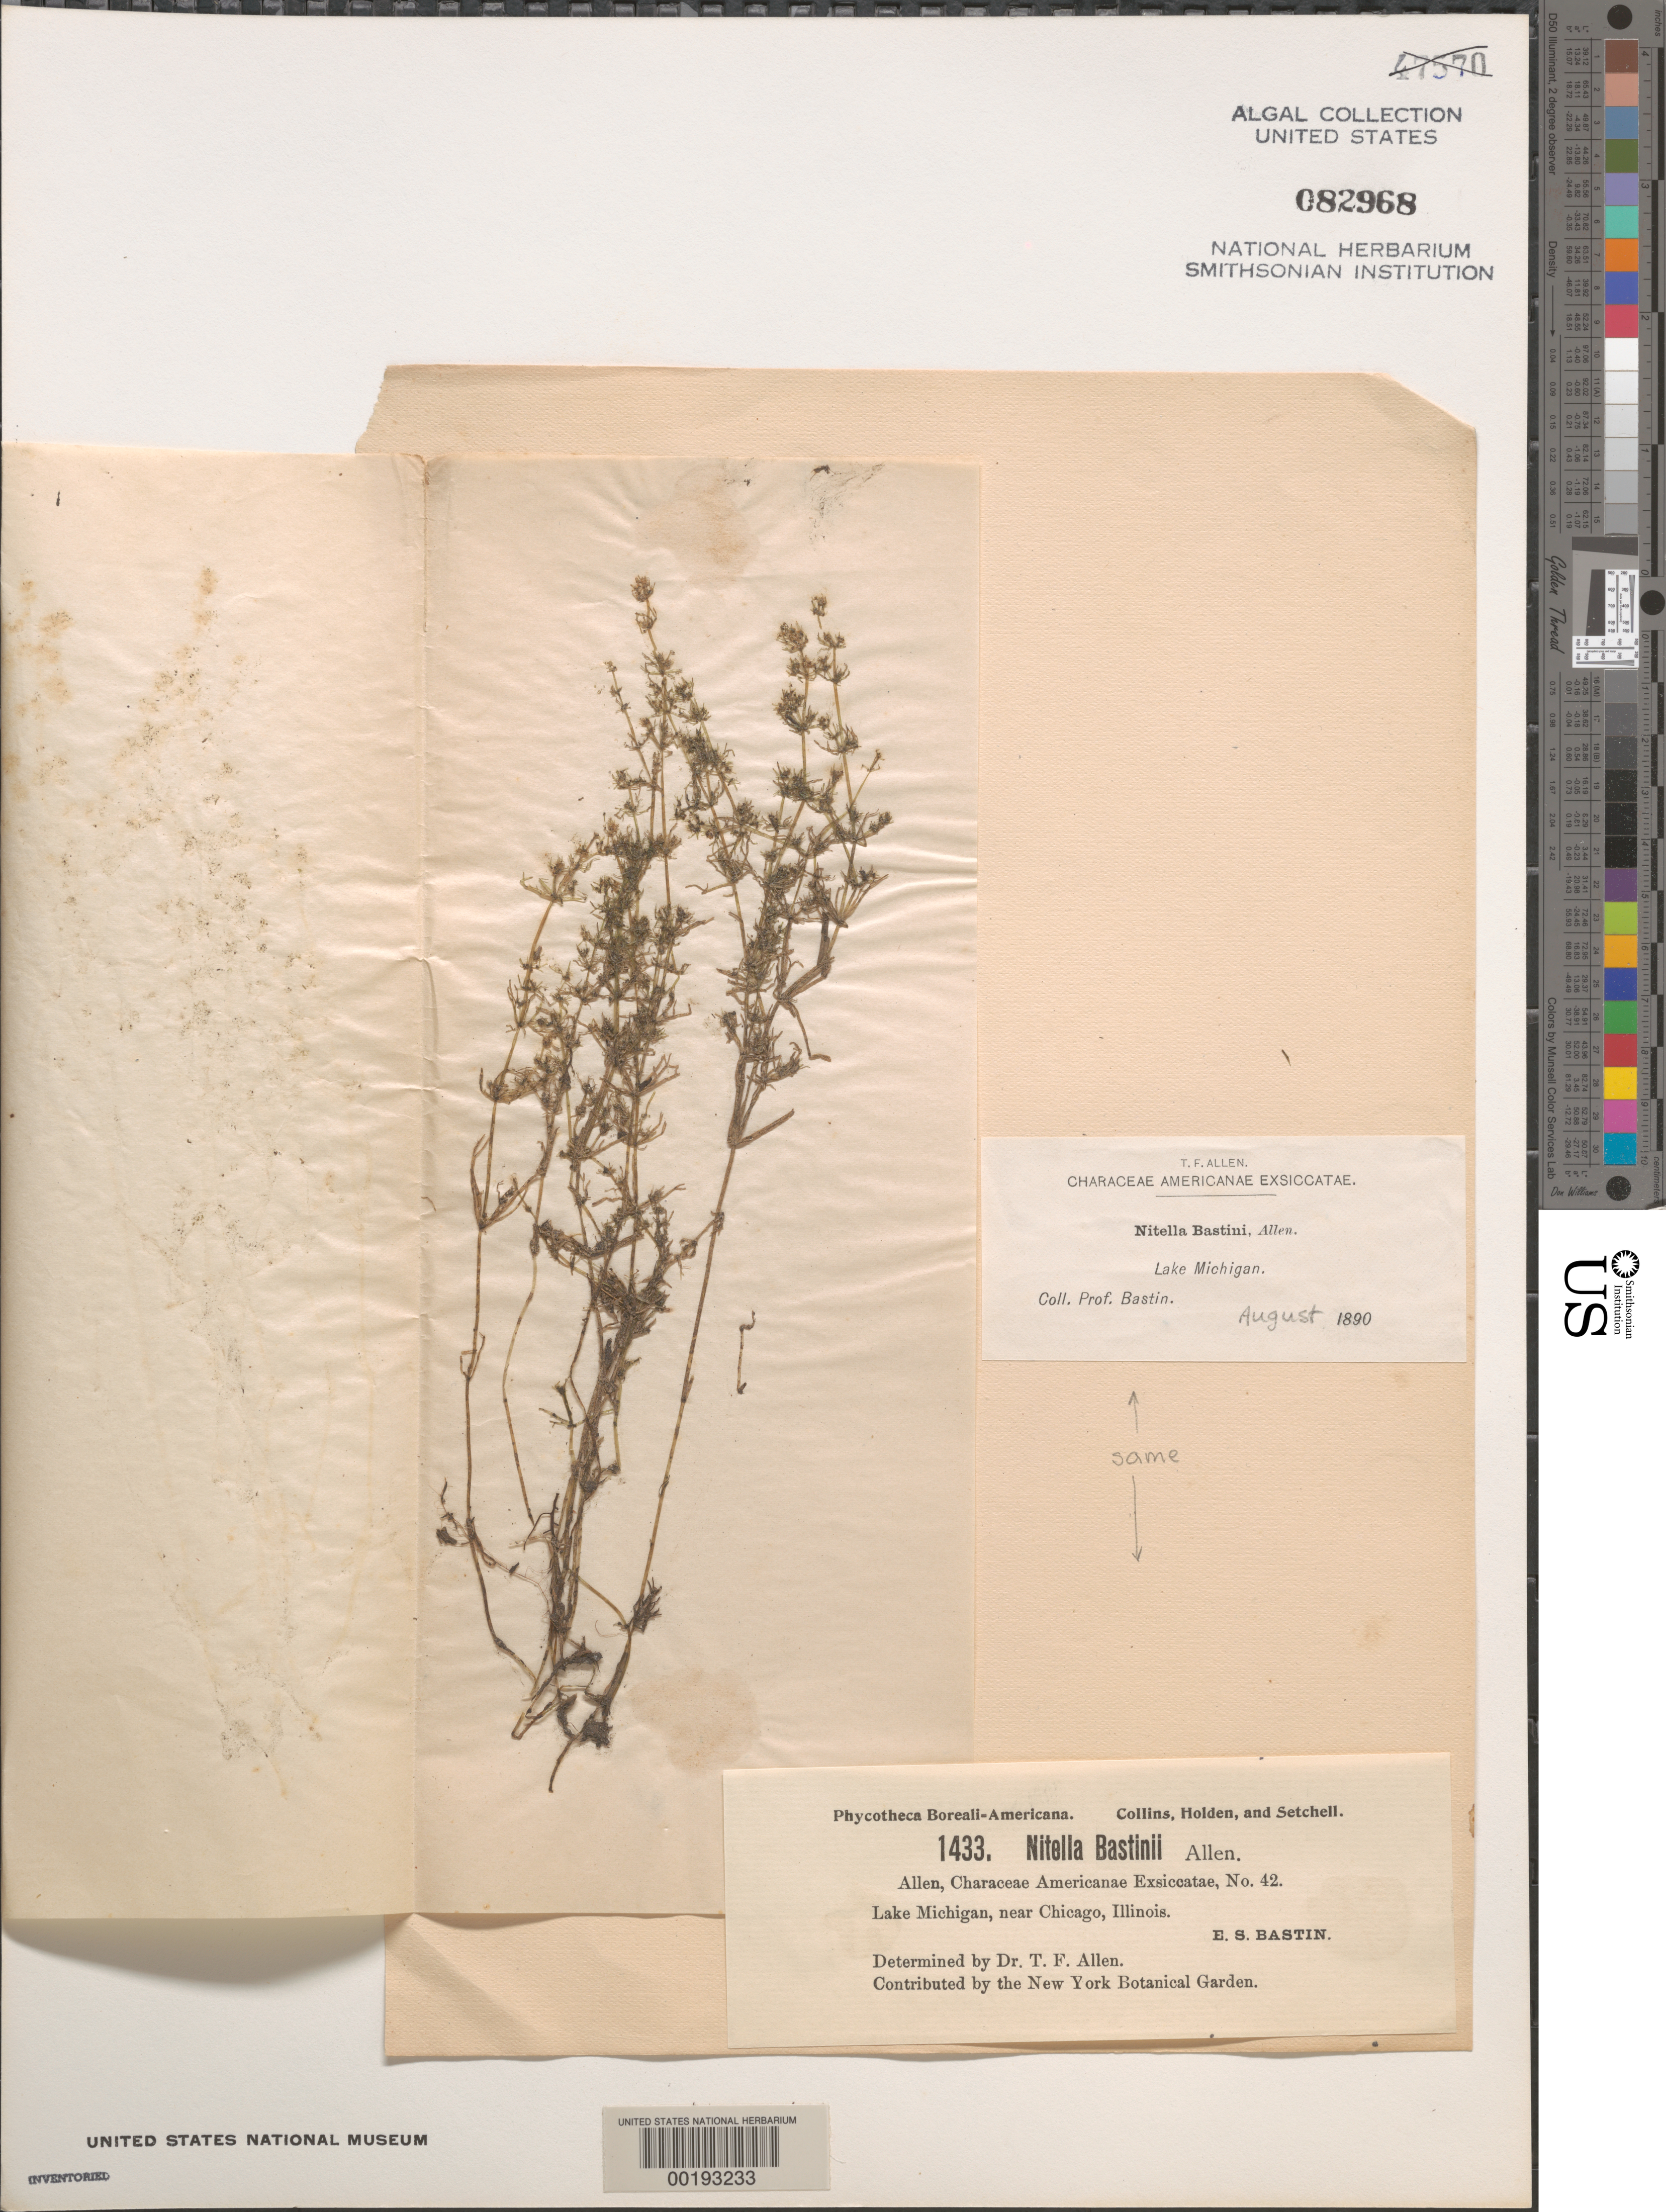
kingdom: Plantae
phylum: Charophyta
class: Charophyceae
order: Charales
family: Characeae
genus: Nitella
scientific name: Nitella bastinii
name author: Allen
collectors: E. Bastin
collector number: PB-A 1433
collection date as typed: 1890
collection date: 1890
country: United States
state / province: Illinois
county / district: Cook County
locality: Lake Michigan, near Chicago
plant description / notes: Allen, Characeae Americanae Exsiccatae; Collins, Holden & Setchell, Phycotheca Boreali-Americana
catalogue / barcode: US 82968